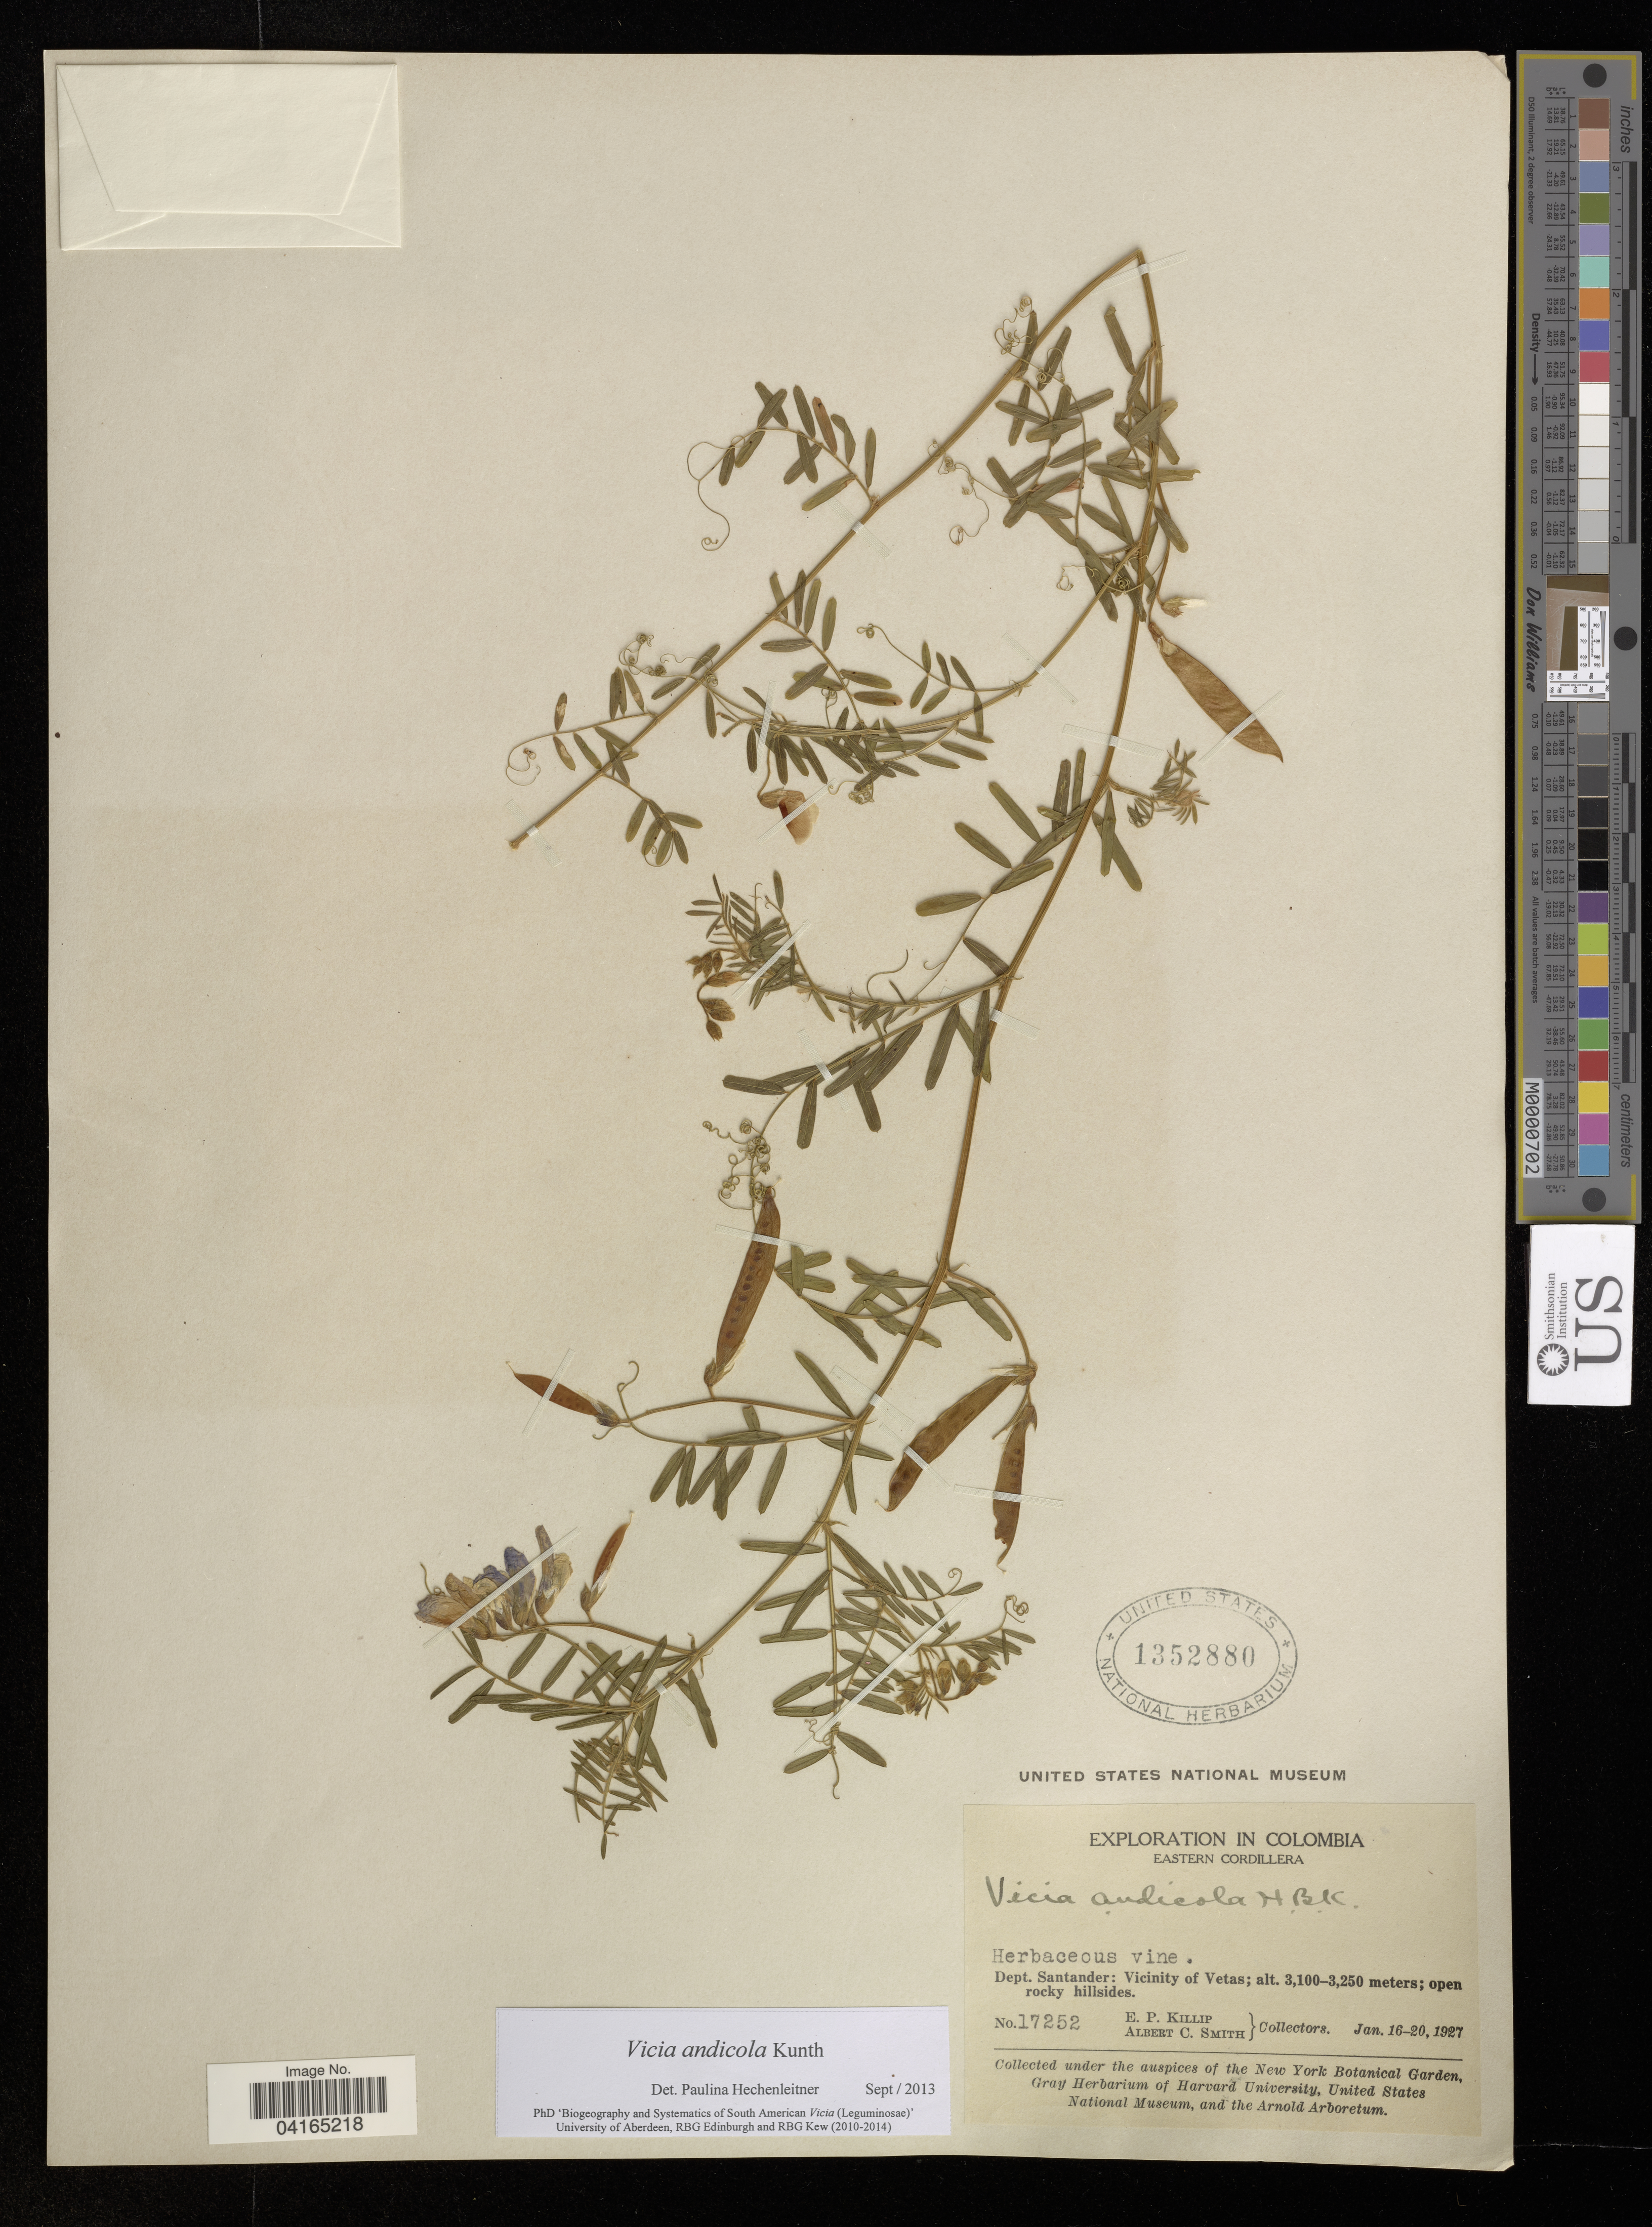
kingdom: Plantae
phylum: Tracheophyta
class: Magnoliopsida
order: Fabales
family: Fabaceae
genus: Vicia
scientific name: Vicia andicola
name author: Kunth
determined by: Hechenleitner, Paulina, RBG Edinburgh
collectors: E. P. Killip & A. C. Smith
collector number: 17252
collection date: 1927-01-16/1927-01-20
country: Colombia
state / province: Santander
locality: Eastern Cordillera. Dept. Santander: Vicinity of Vetas.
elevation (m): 3100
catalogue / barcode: US 1352880